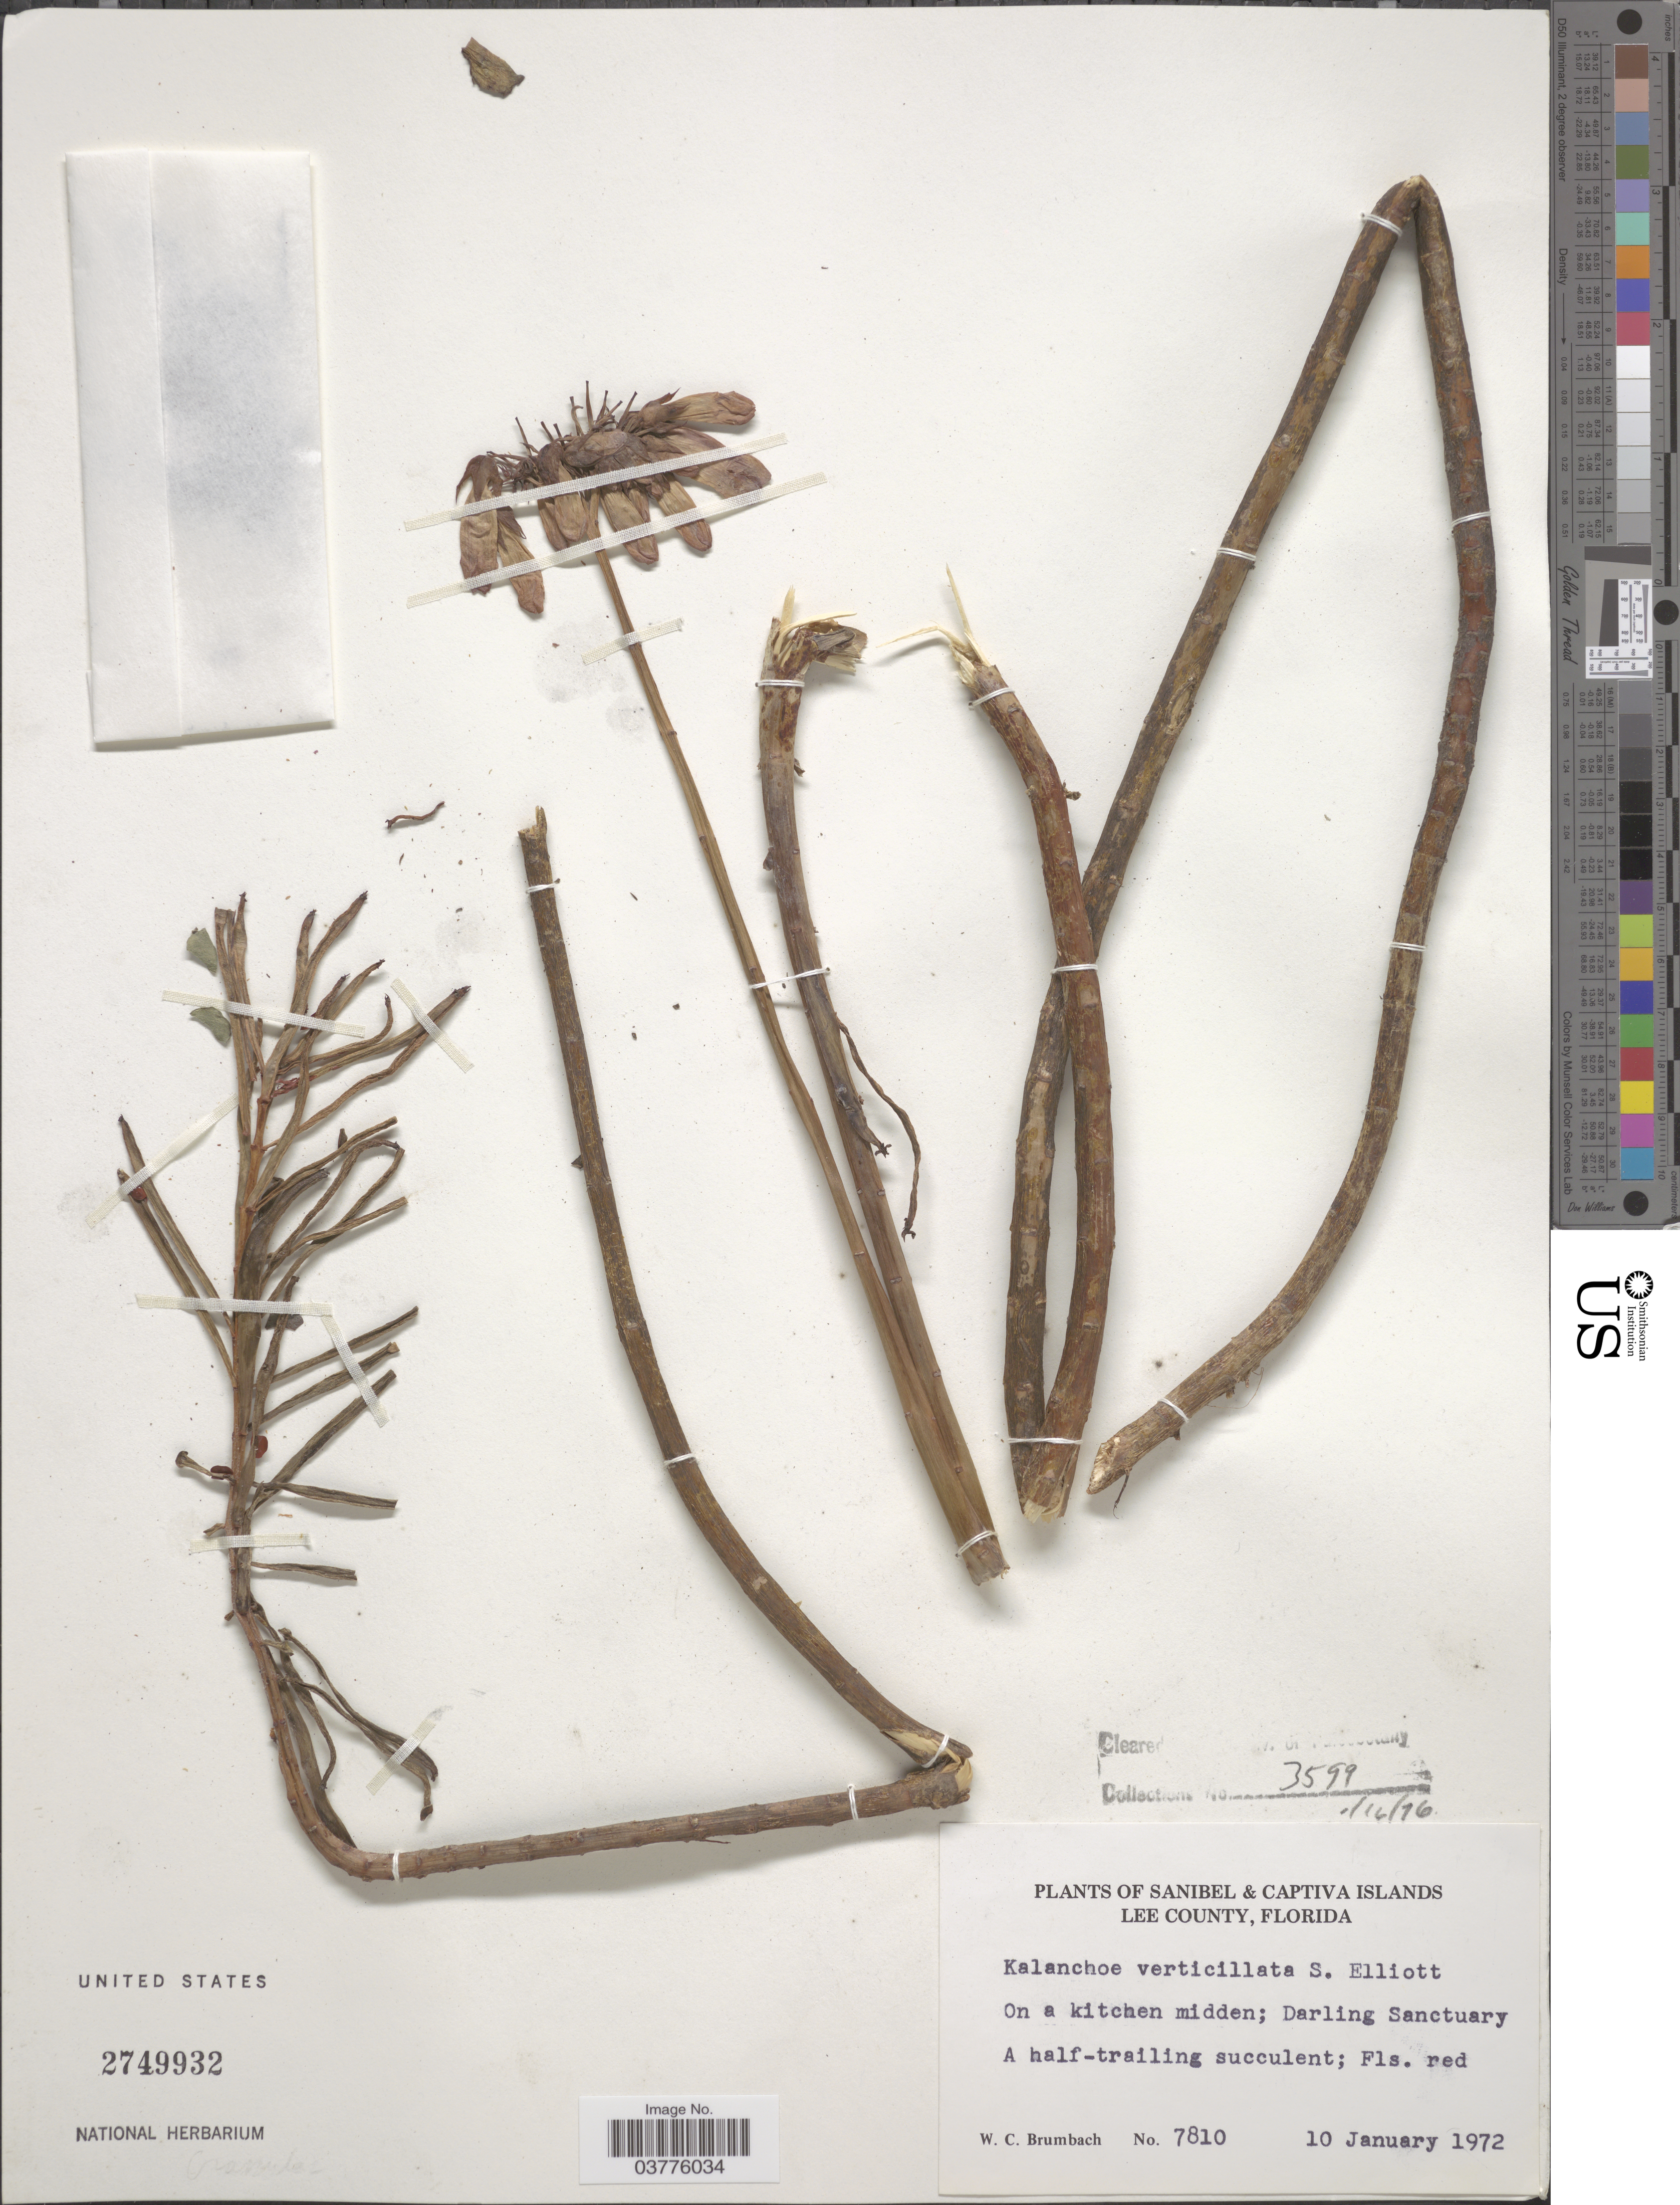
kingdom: Plantae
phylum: Tracheophyta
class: Magnoliopsida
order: Saxifragales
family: Crassulaceae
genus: Kalanchoe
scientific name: Kalanchoe verticillata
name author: Scott Elliot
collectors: W. C. Brumbach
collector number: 7810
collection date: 1972-01-10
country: United States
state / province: Florida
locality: Sanibel & Captiva Islands. Lee County. On a kitchen midden; Darling Sanctuary.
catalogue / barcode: US 2749932